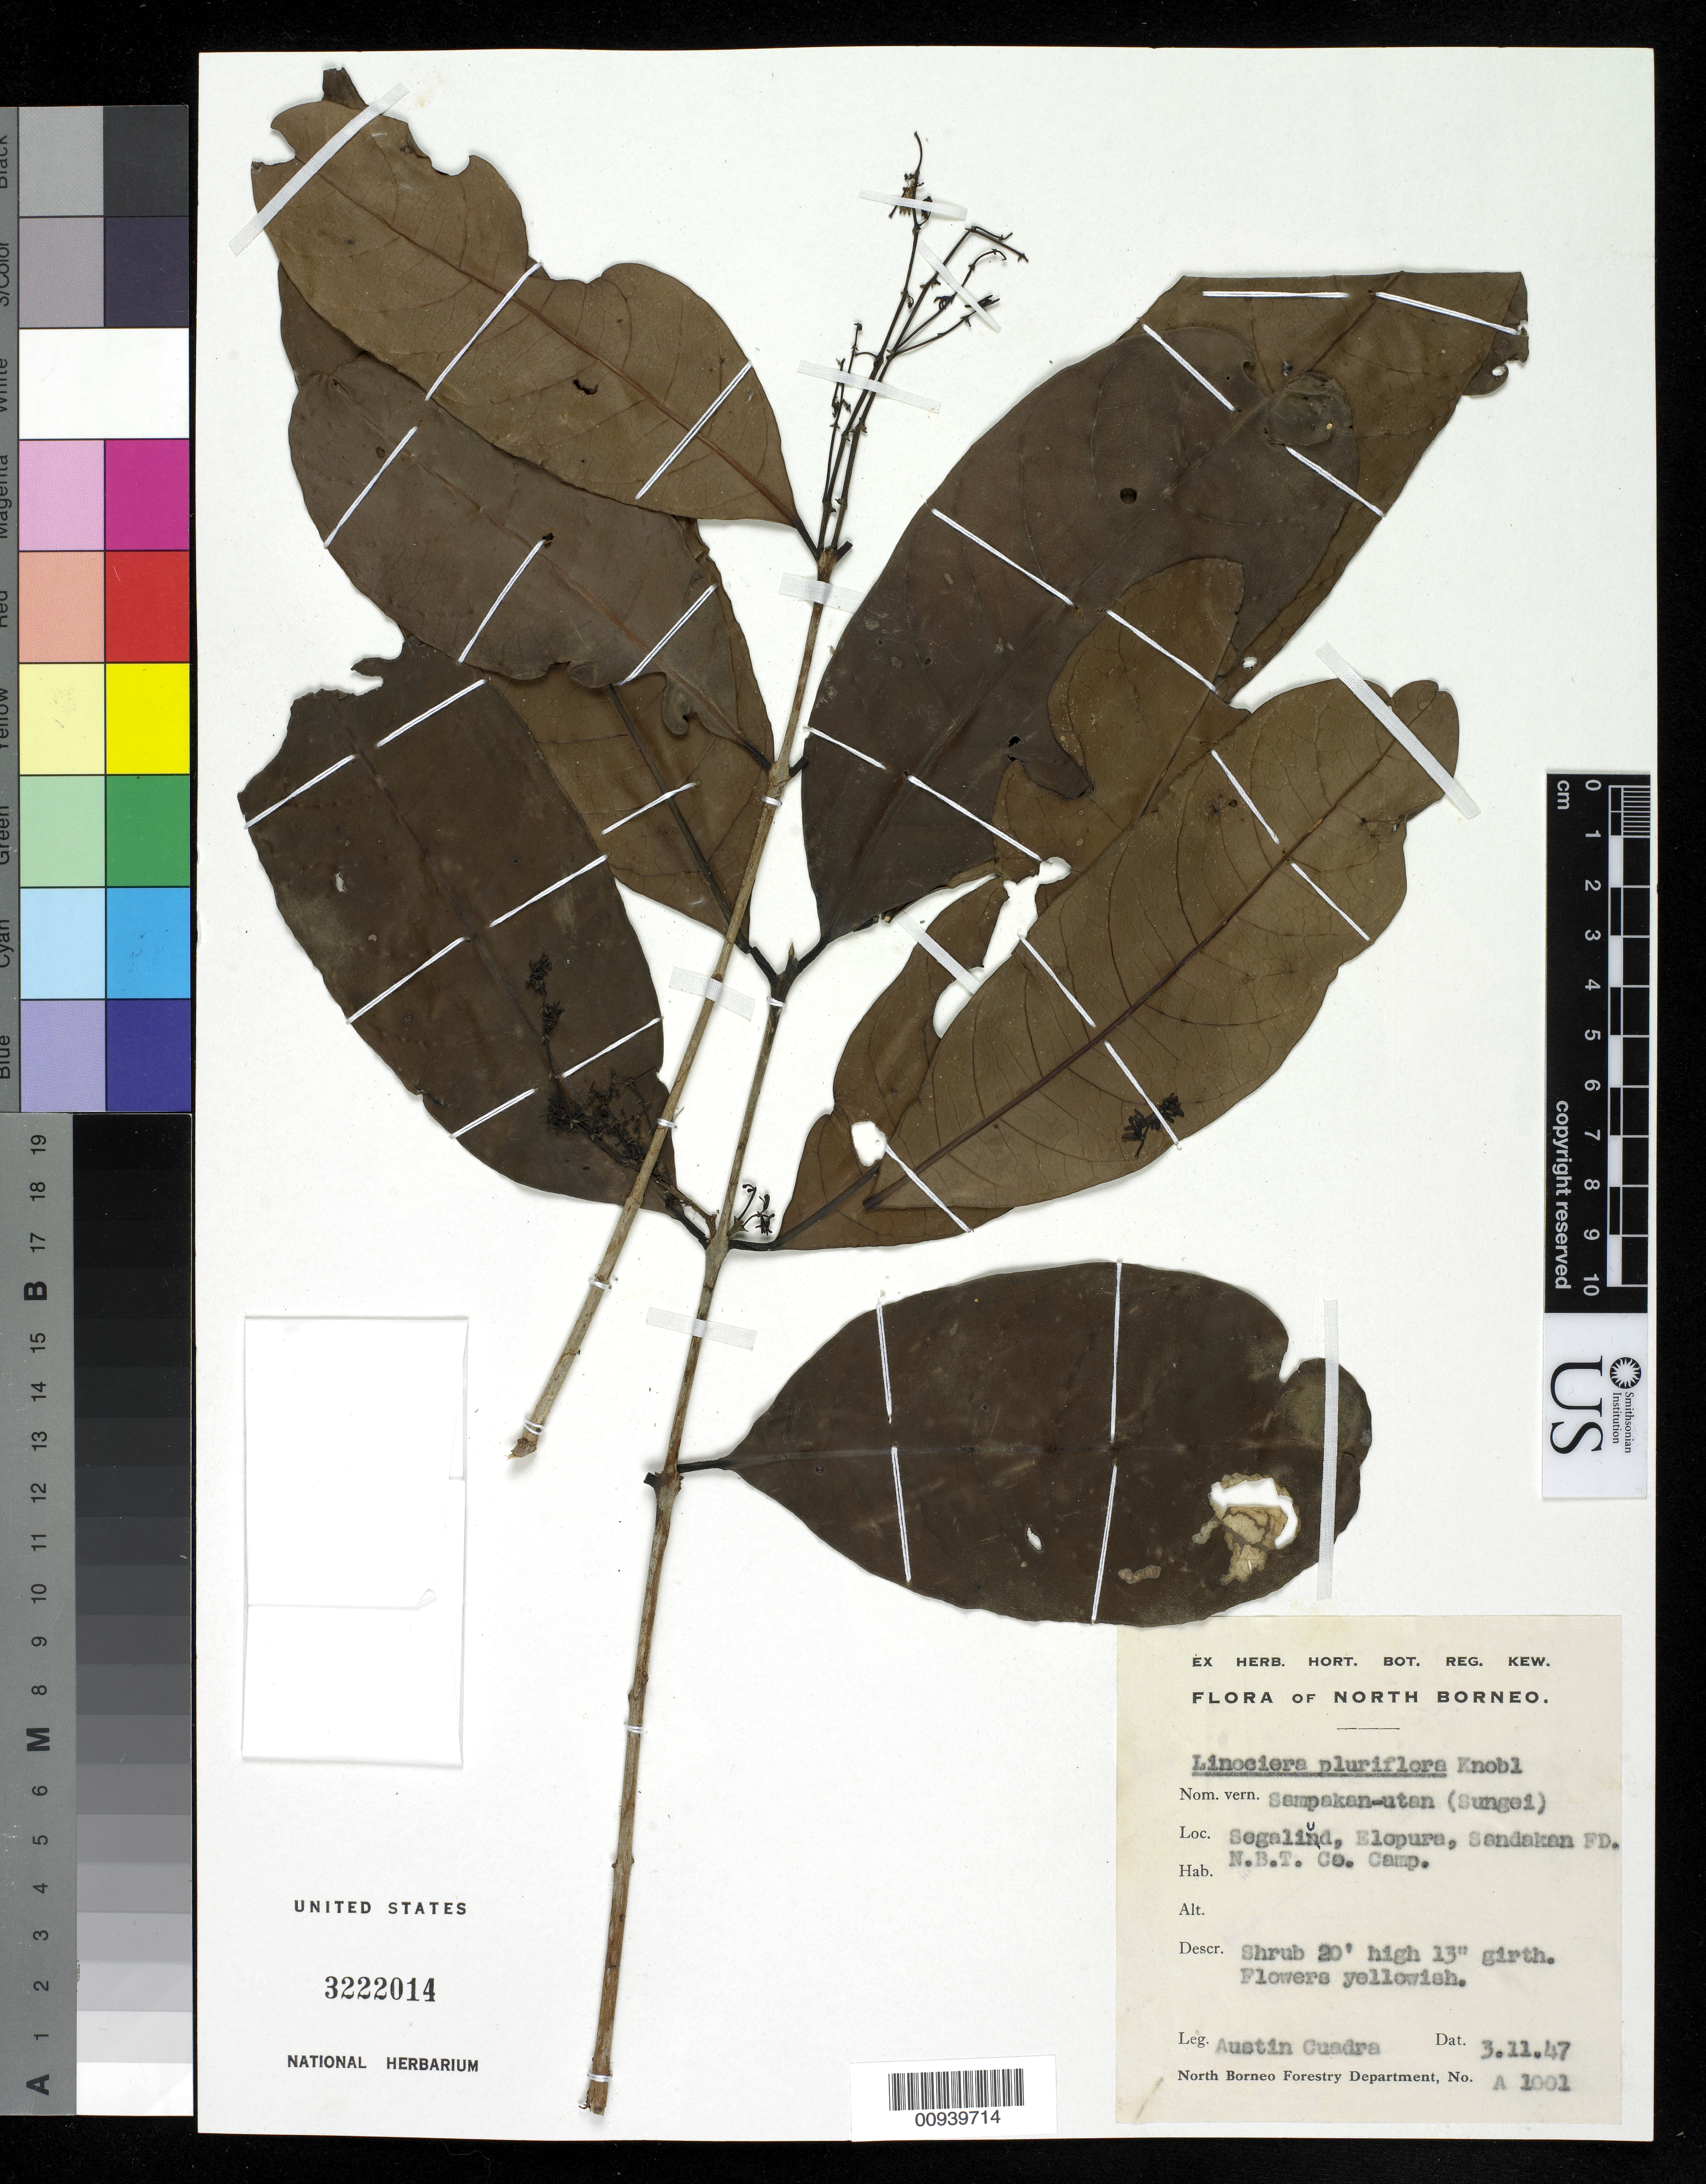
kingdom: Plantae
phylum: Tracheophyta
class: Magnoliopsida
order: Lamiales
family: Oleaceae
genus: Linociera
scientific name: Linociera pluriflora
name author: Knobl.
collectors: A. Cuadra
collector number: A 1001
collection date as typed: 03 Nov 1947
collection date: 1947-11-03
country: Indonesia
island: Borneo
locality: Segaliud, Elopura, Sandaken FD.; N.B.T. Co. Camp.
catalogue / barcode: US 3222014